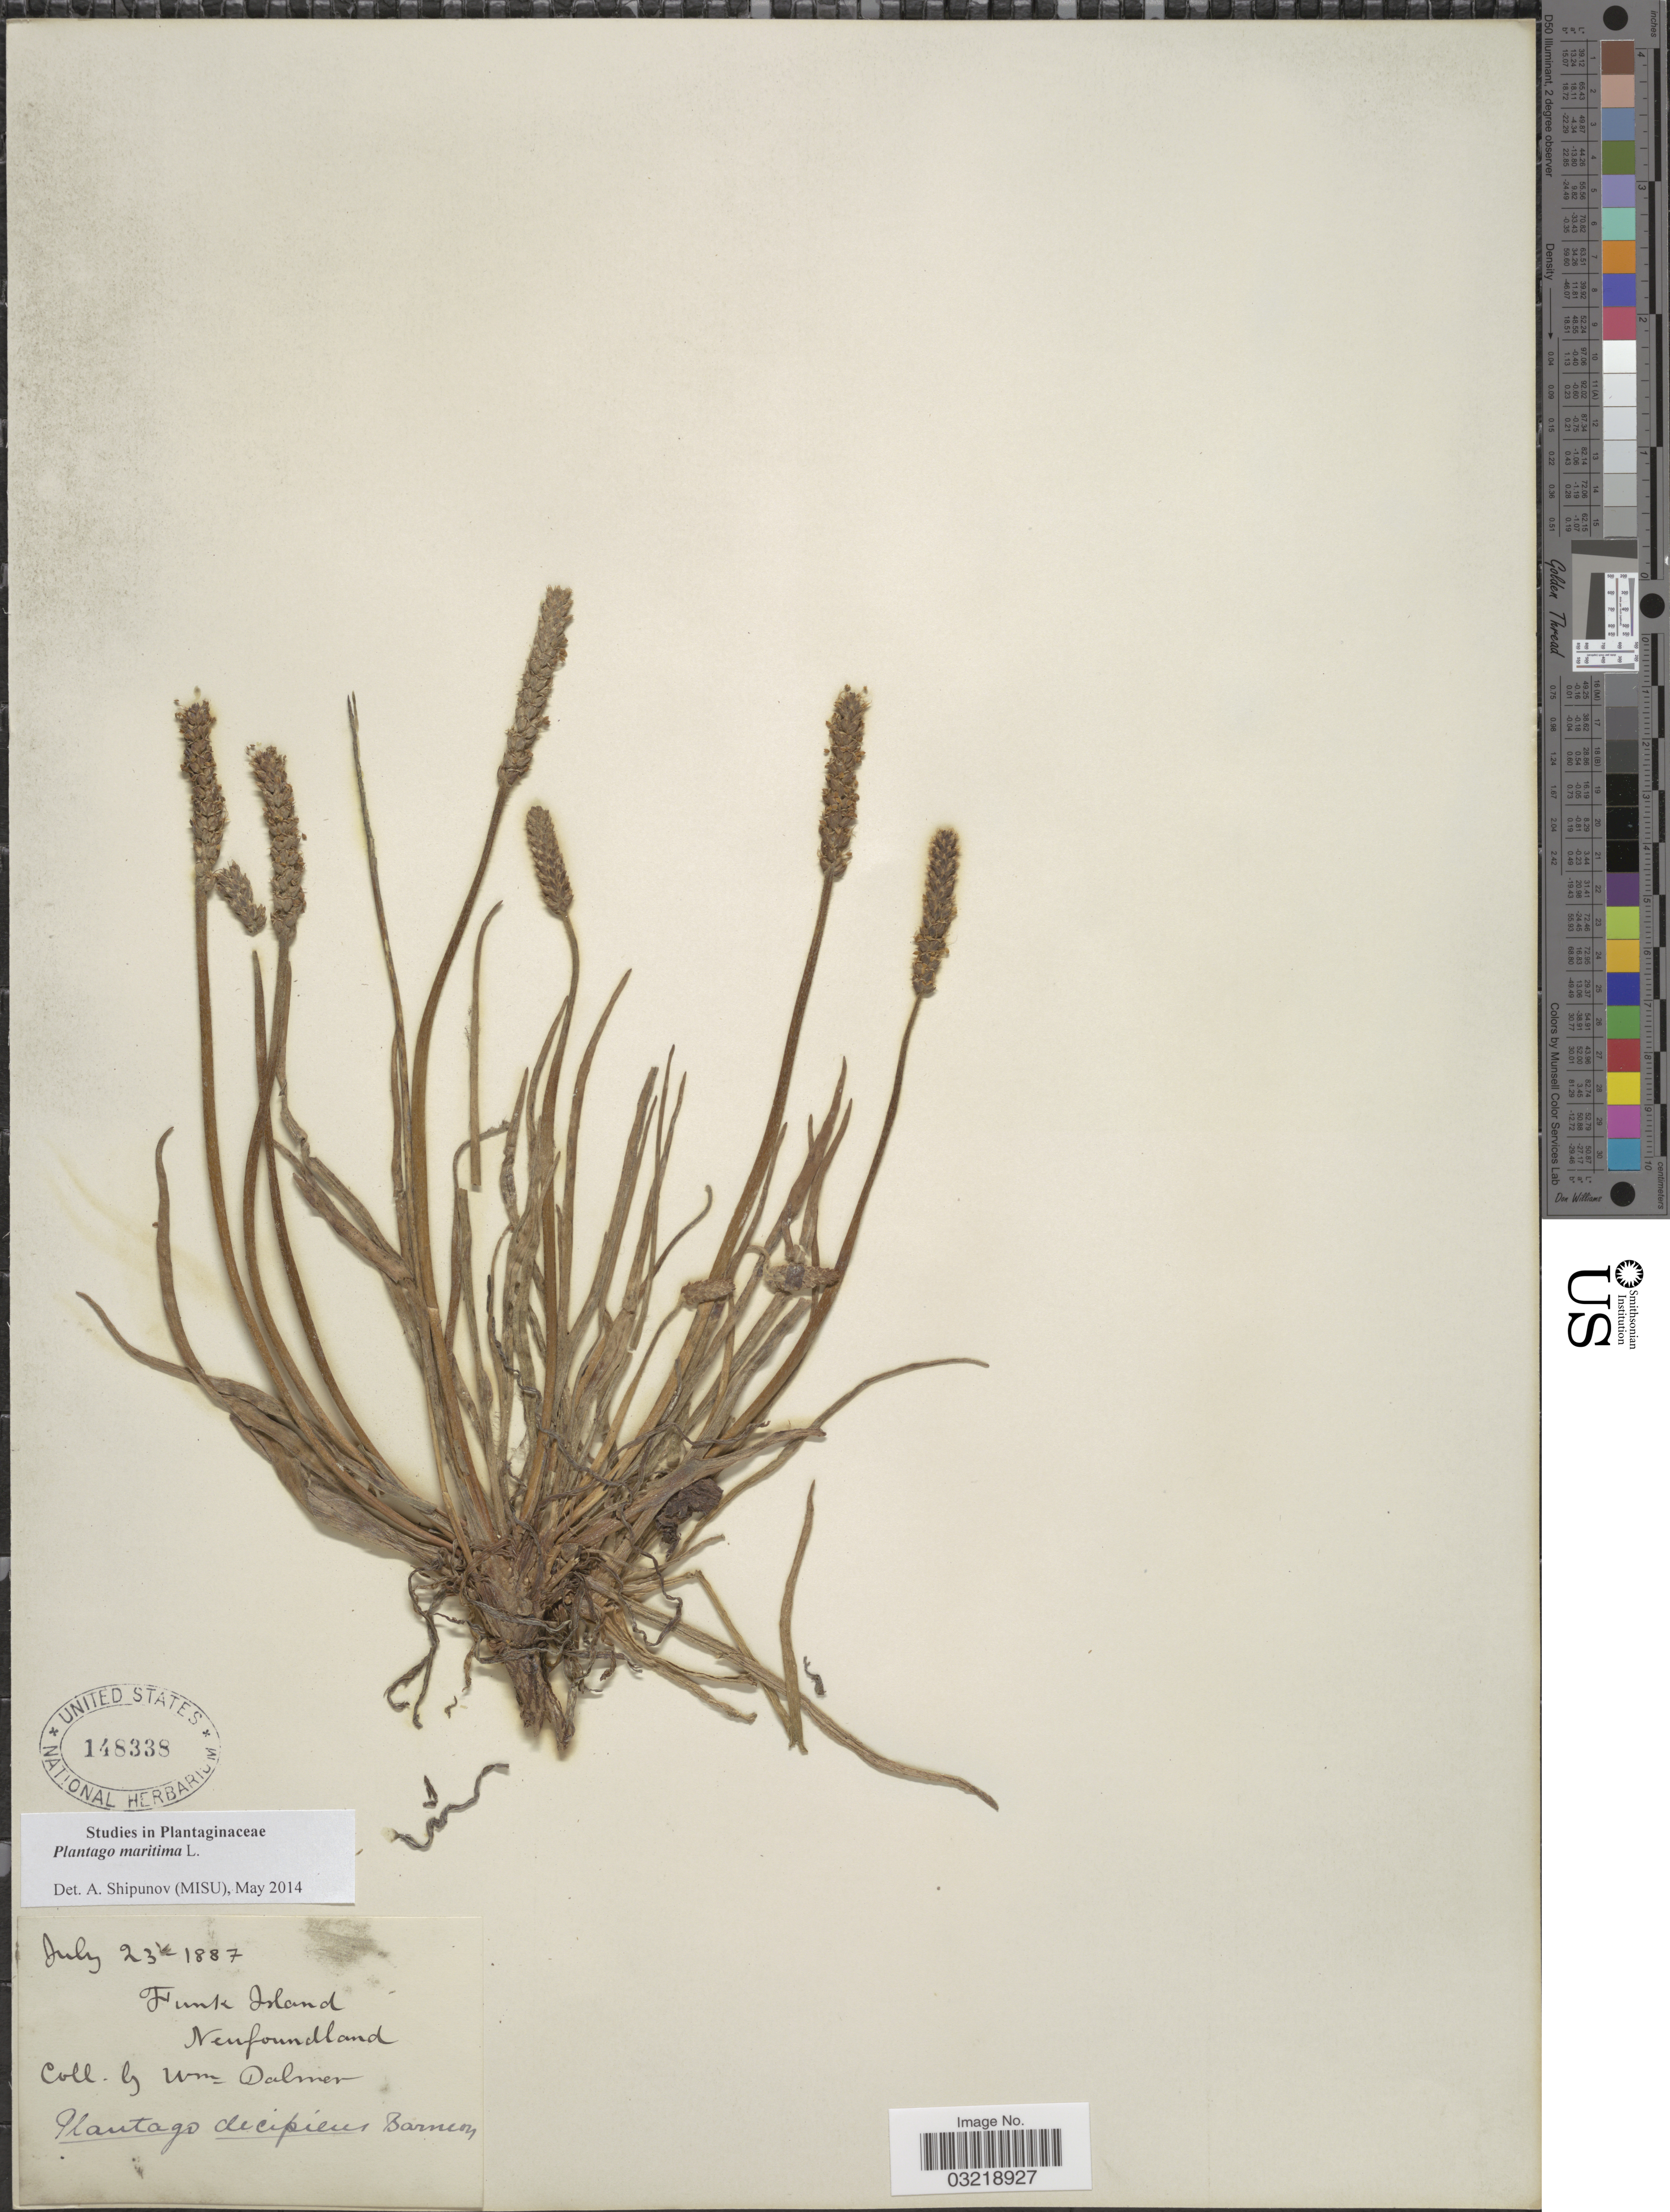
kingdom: Plantae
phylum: Tracheophyta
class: Magnoliopsida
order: Lamiales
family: Plantaginaceae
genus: Plantago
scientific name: Plantago maritima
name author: L.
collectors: W. Palmer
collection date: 1887-07-23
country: Canada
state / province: Newfoundland and Labrador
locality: Funk Island.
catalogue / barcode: US 148338